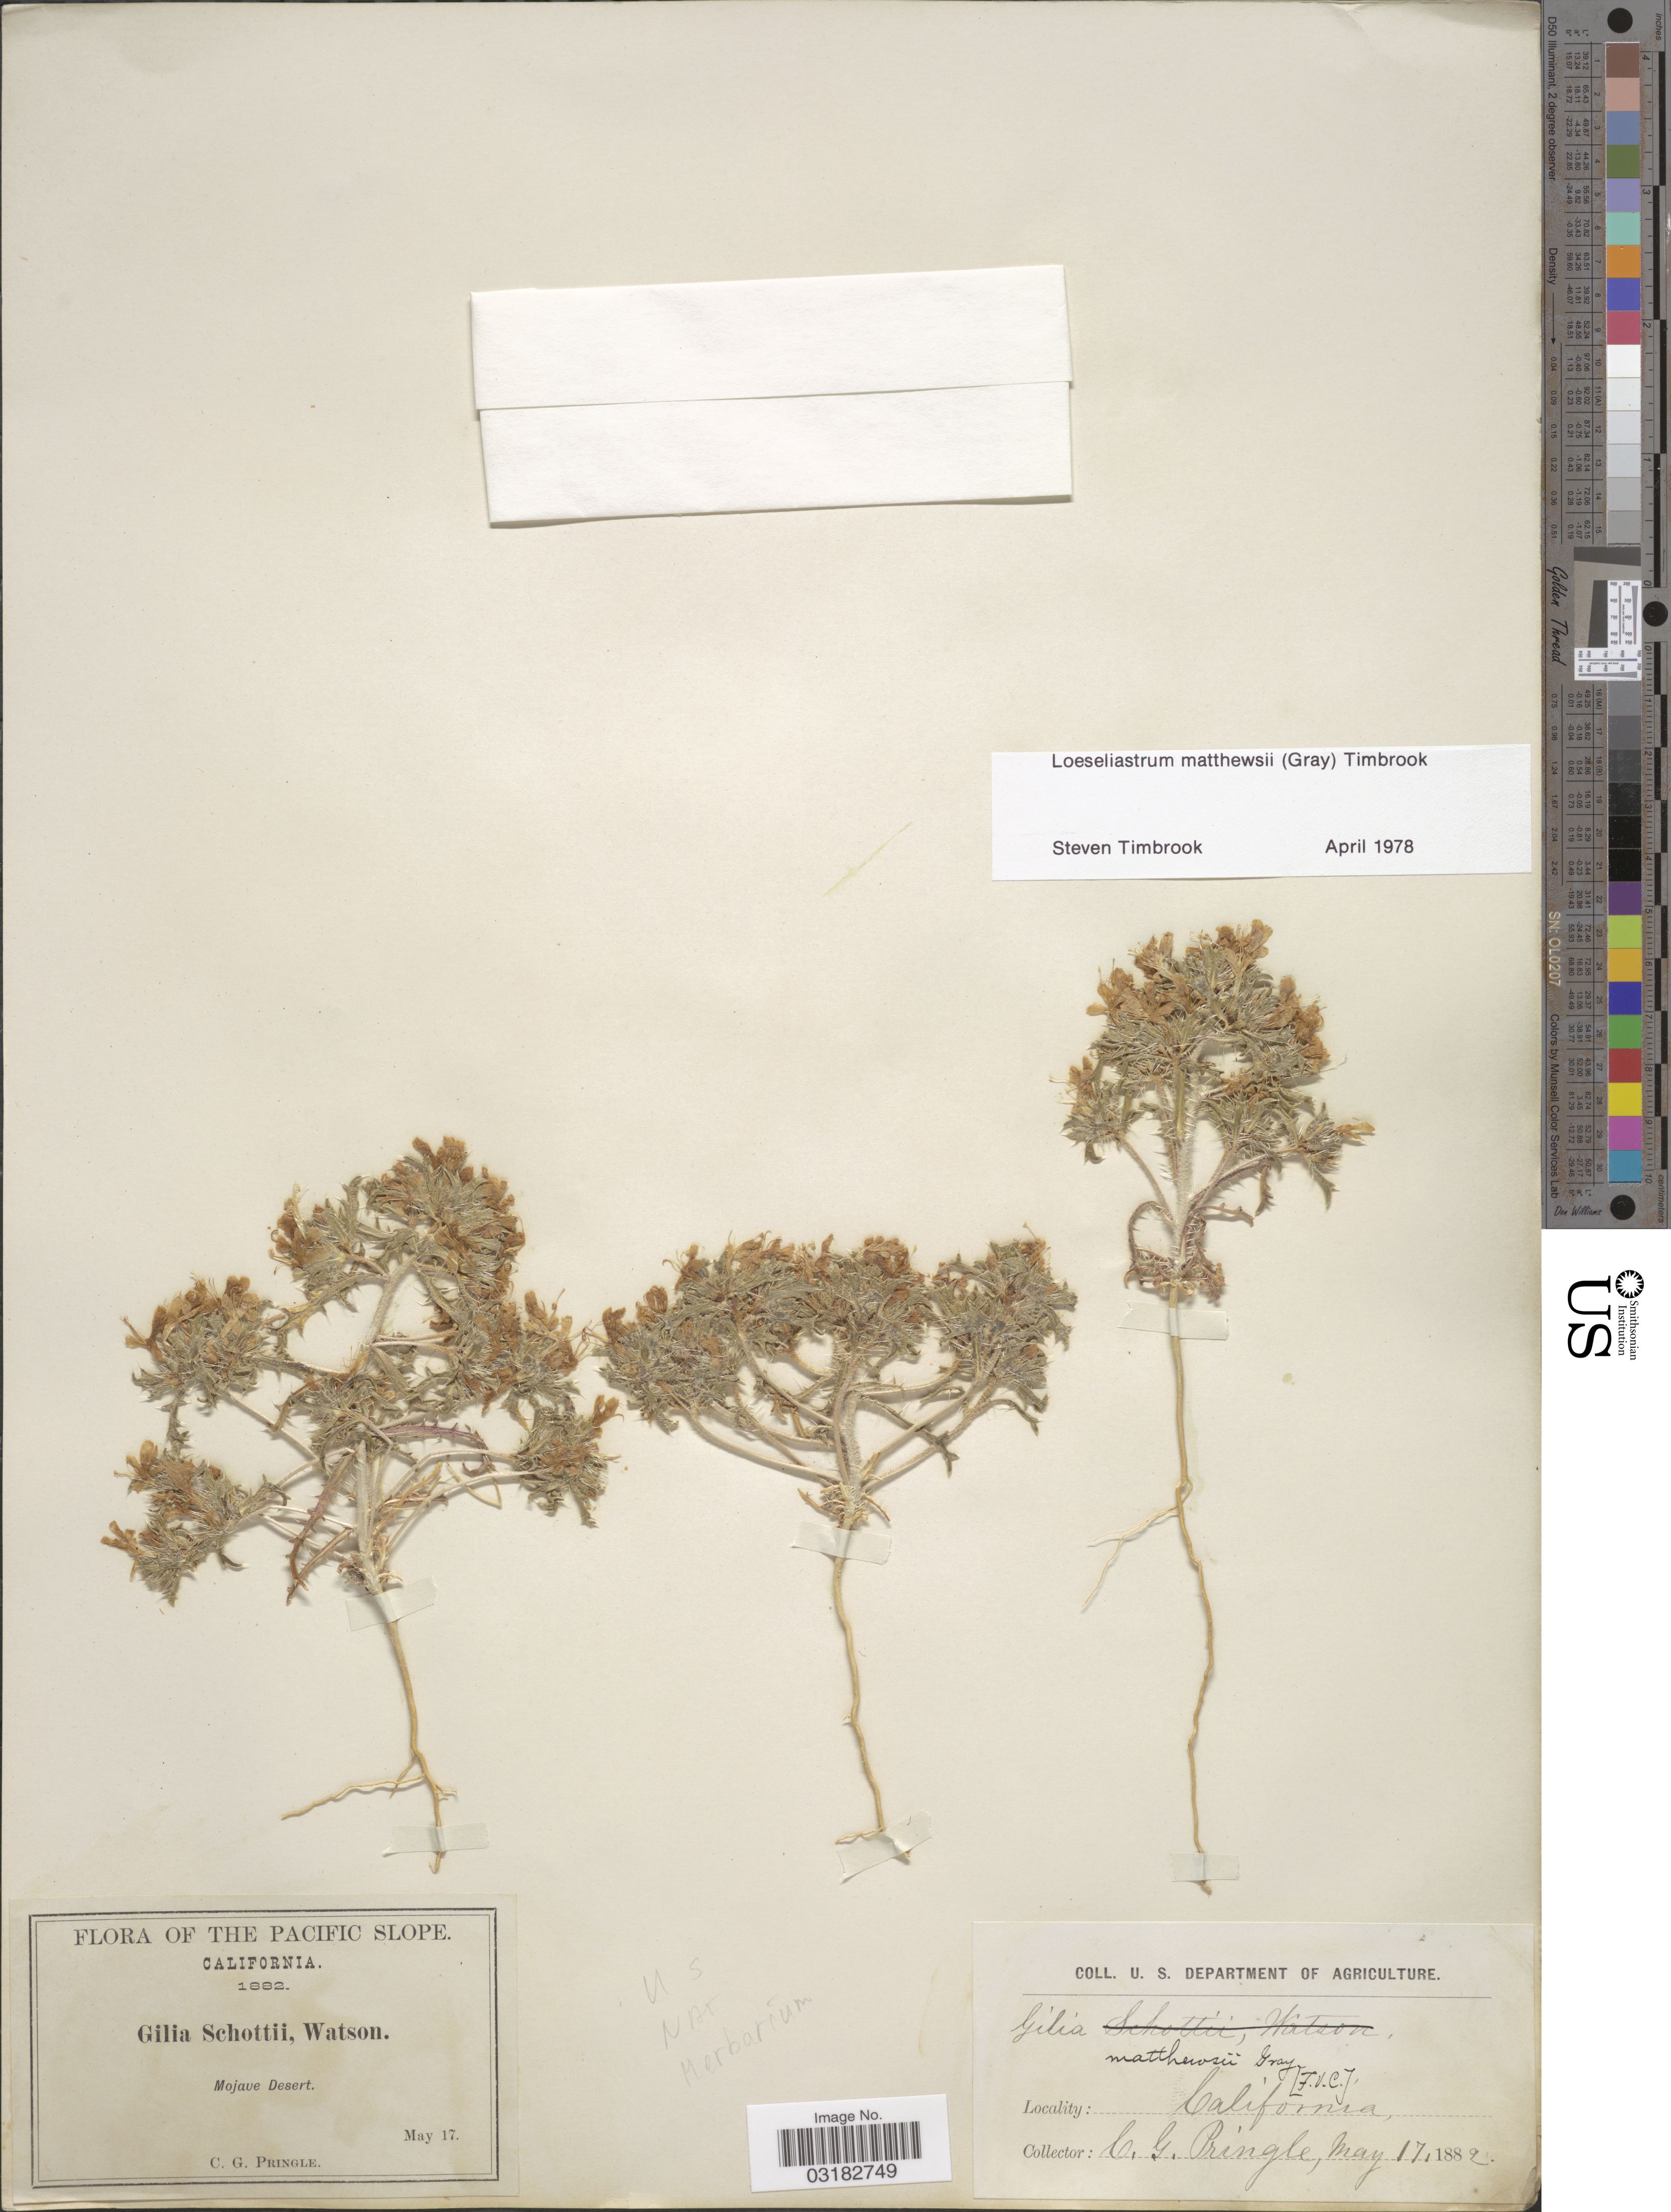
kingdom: Plantae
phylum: Tracheophyta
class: Magnoliopsida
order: Ericales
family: Polemoniaceae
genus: Loeseliastrum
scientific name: Loeseliastrum matthewsii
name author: (A. Gray) Timbrook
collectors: C. G. Pringle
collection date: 1882-05-17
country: United States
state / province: California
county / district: San Bernardino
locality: Pacific Slope. Mojave Desert.